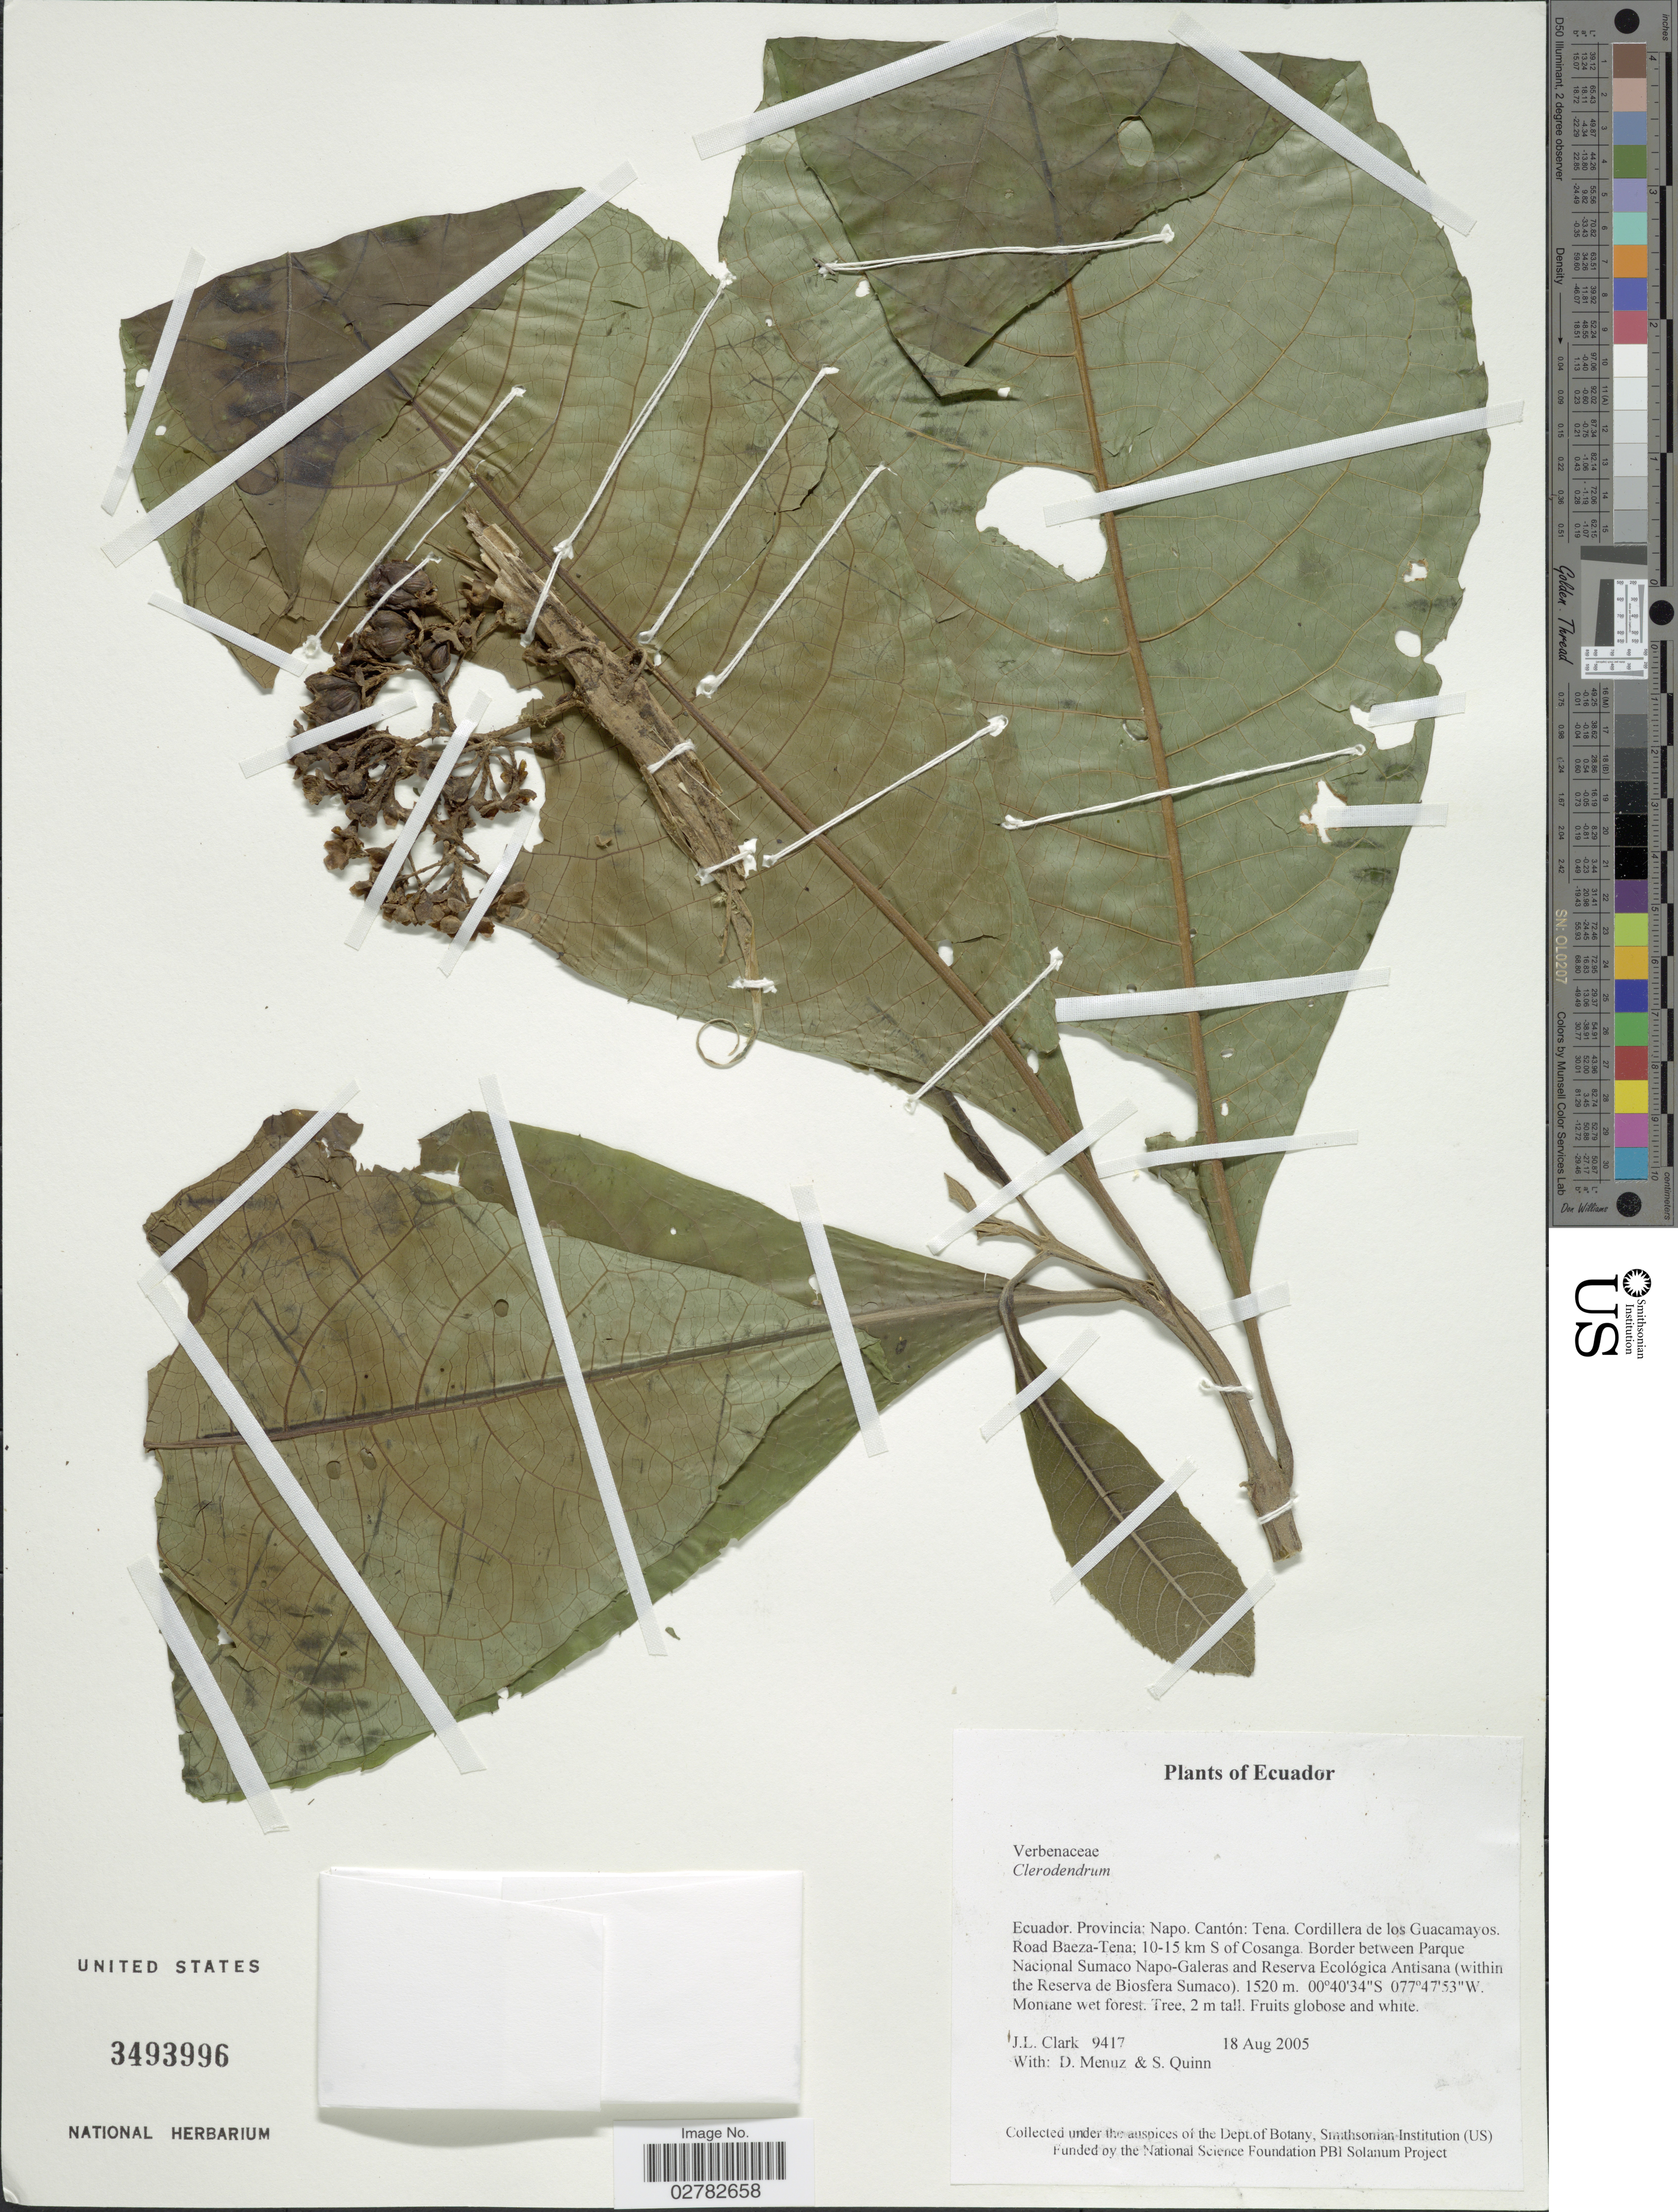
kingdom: Plantae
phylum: Tracheophyta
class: Magnoliopsida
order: Lamiales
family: Lamiaceae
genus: Clerodendrum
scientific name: Clerodendrum sp.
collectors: J. L. Clark, D. Menuz & S. Quinn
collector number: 9417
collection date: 2005-08-18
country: Ecuador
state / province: Napo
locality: Cantón: Tena. Cordillera des los Guacamayos Road Baeza-Tena; 10-15 km S of Cosanga. Border between Parque Nacional Sumaco Napo-Galeras and Reserva Ecológica Antisana (within the Reserva de Biosfera Sumaco).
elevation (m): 1520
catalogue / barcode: US 3493996